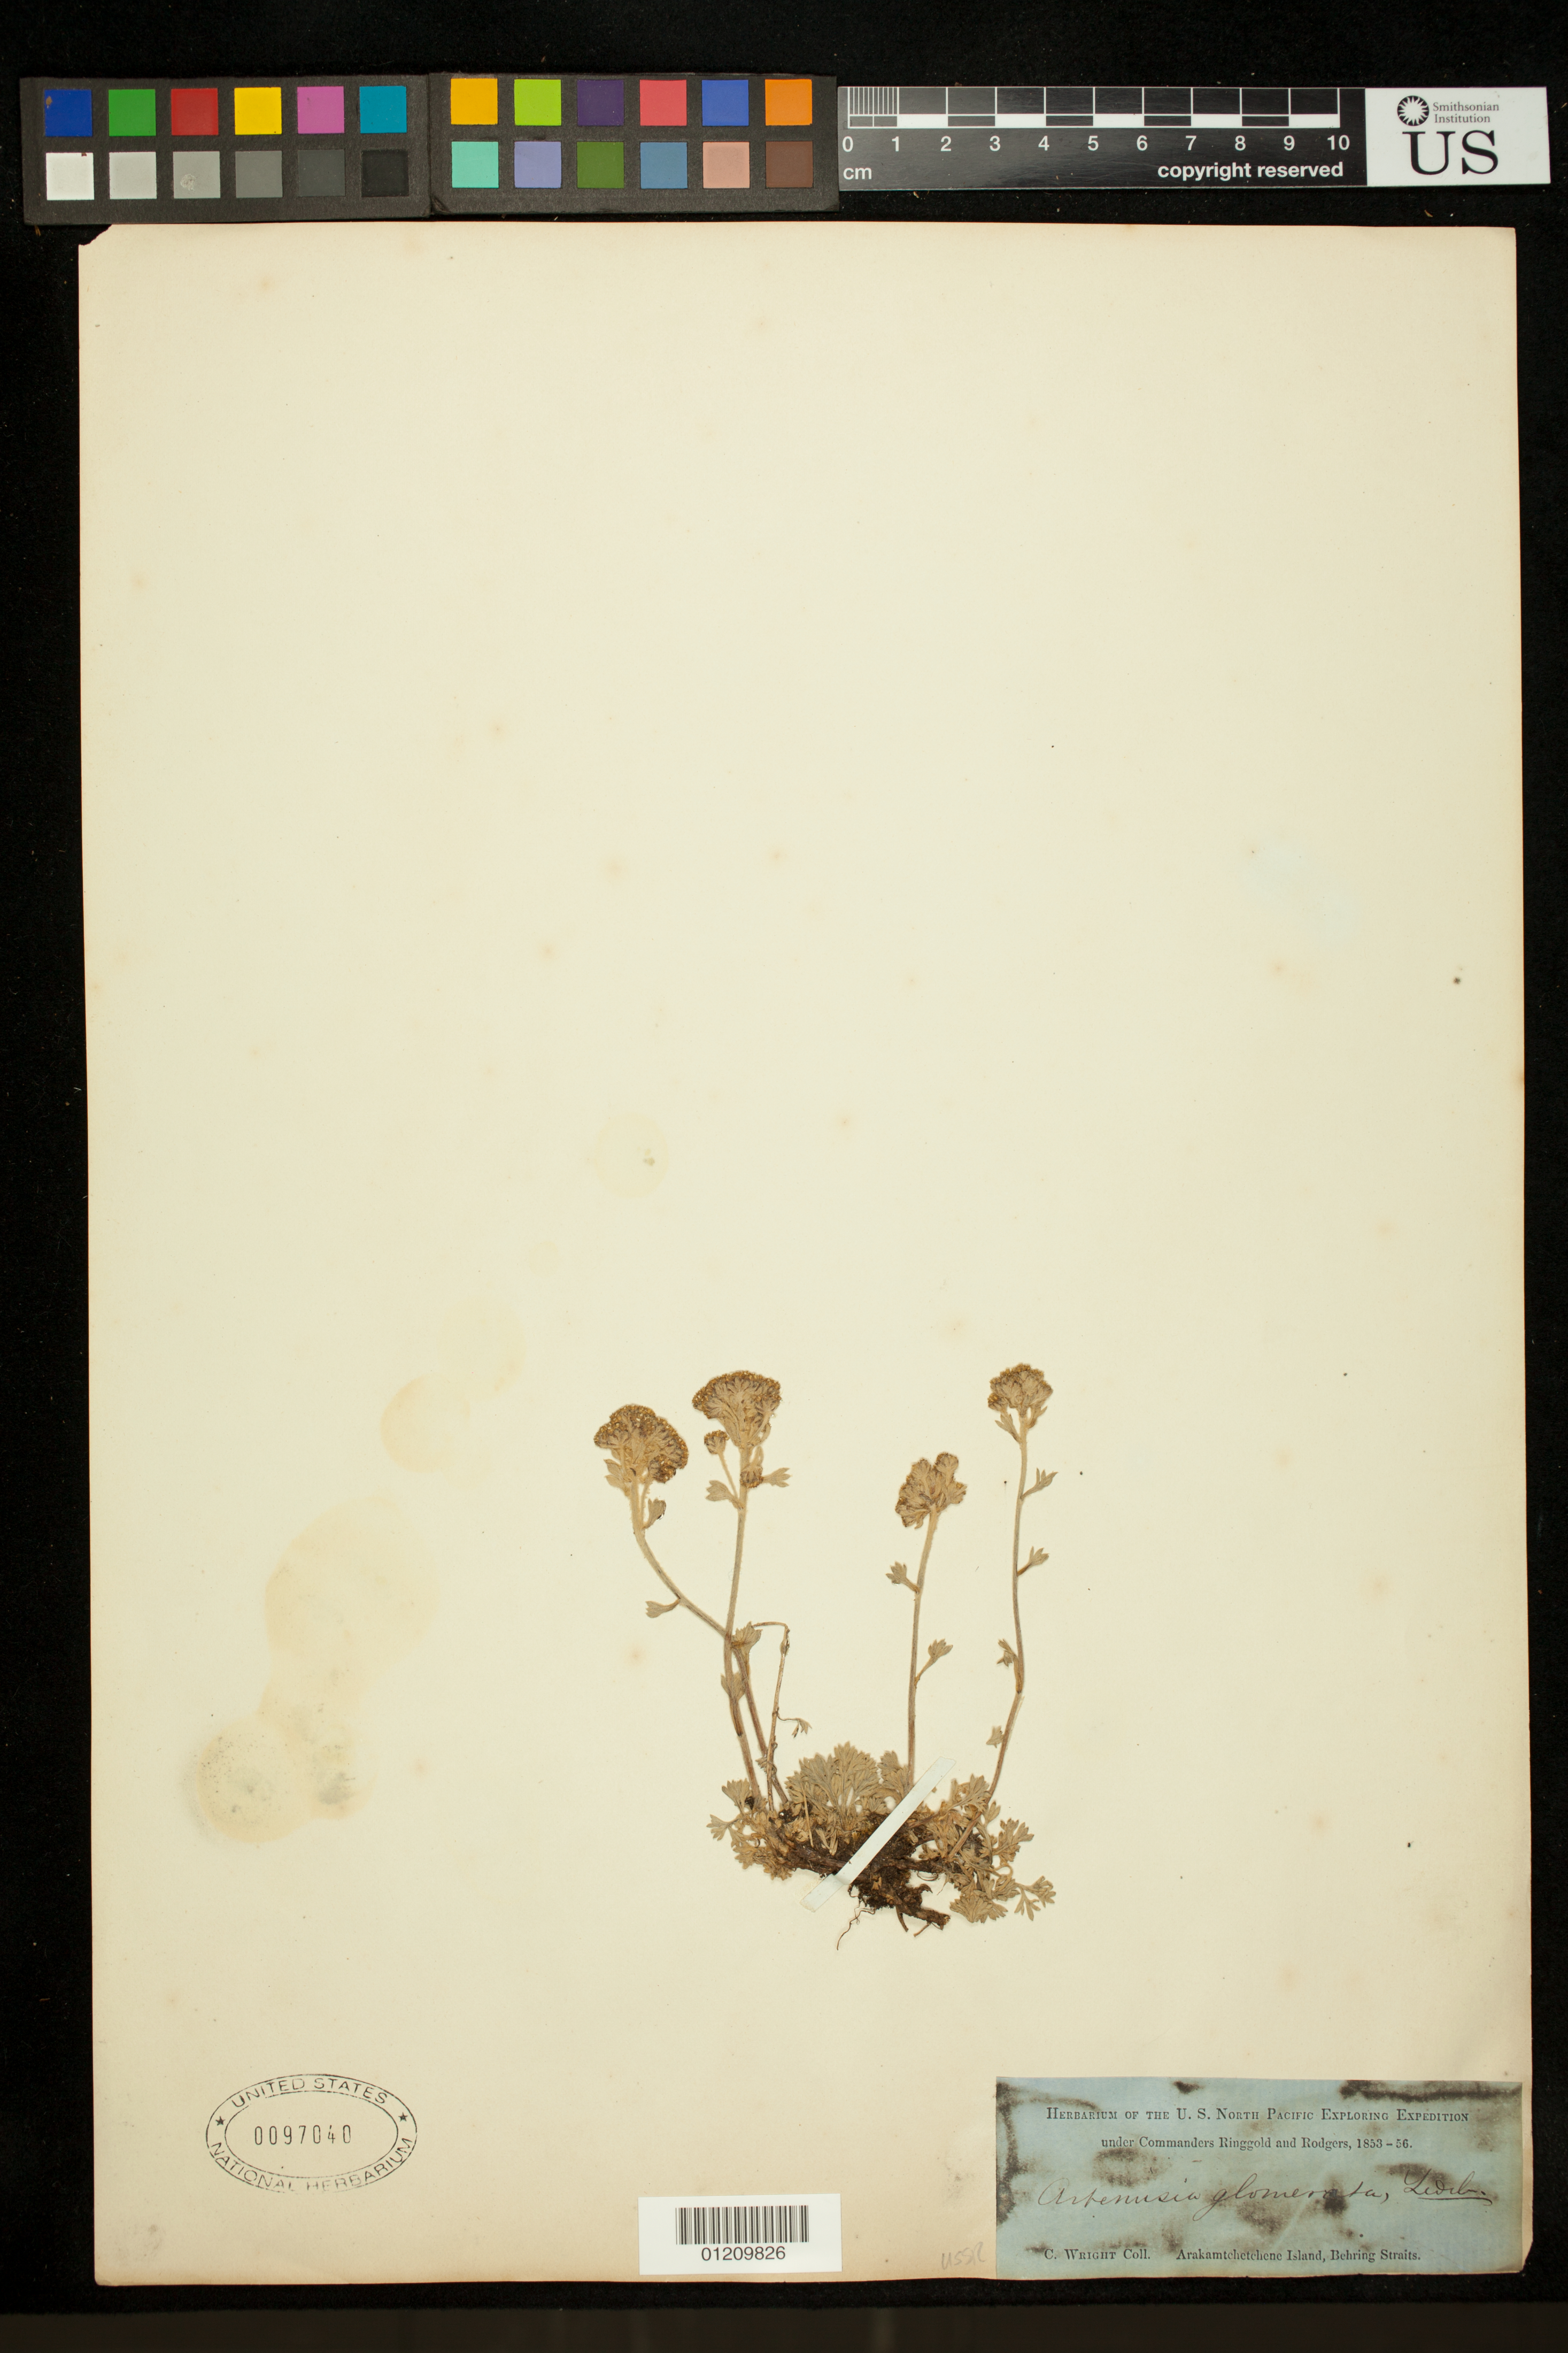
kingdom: Plantae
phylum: Tracheophyta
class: Magnoliopsida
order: Asterales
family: Asteraceae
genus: Artemisia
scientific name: Artemisia glomerata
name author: Ledeb.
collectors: C. Wright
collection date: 1853/1856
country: Russian Federation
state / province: Chukotka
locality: Arakamtchetchene I. Bering's Straits.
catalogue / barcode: US 97040